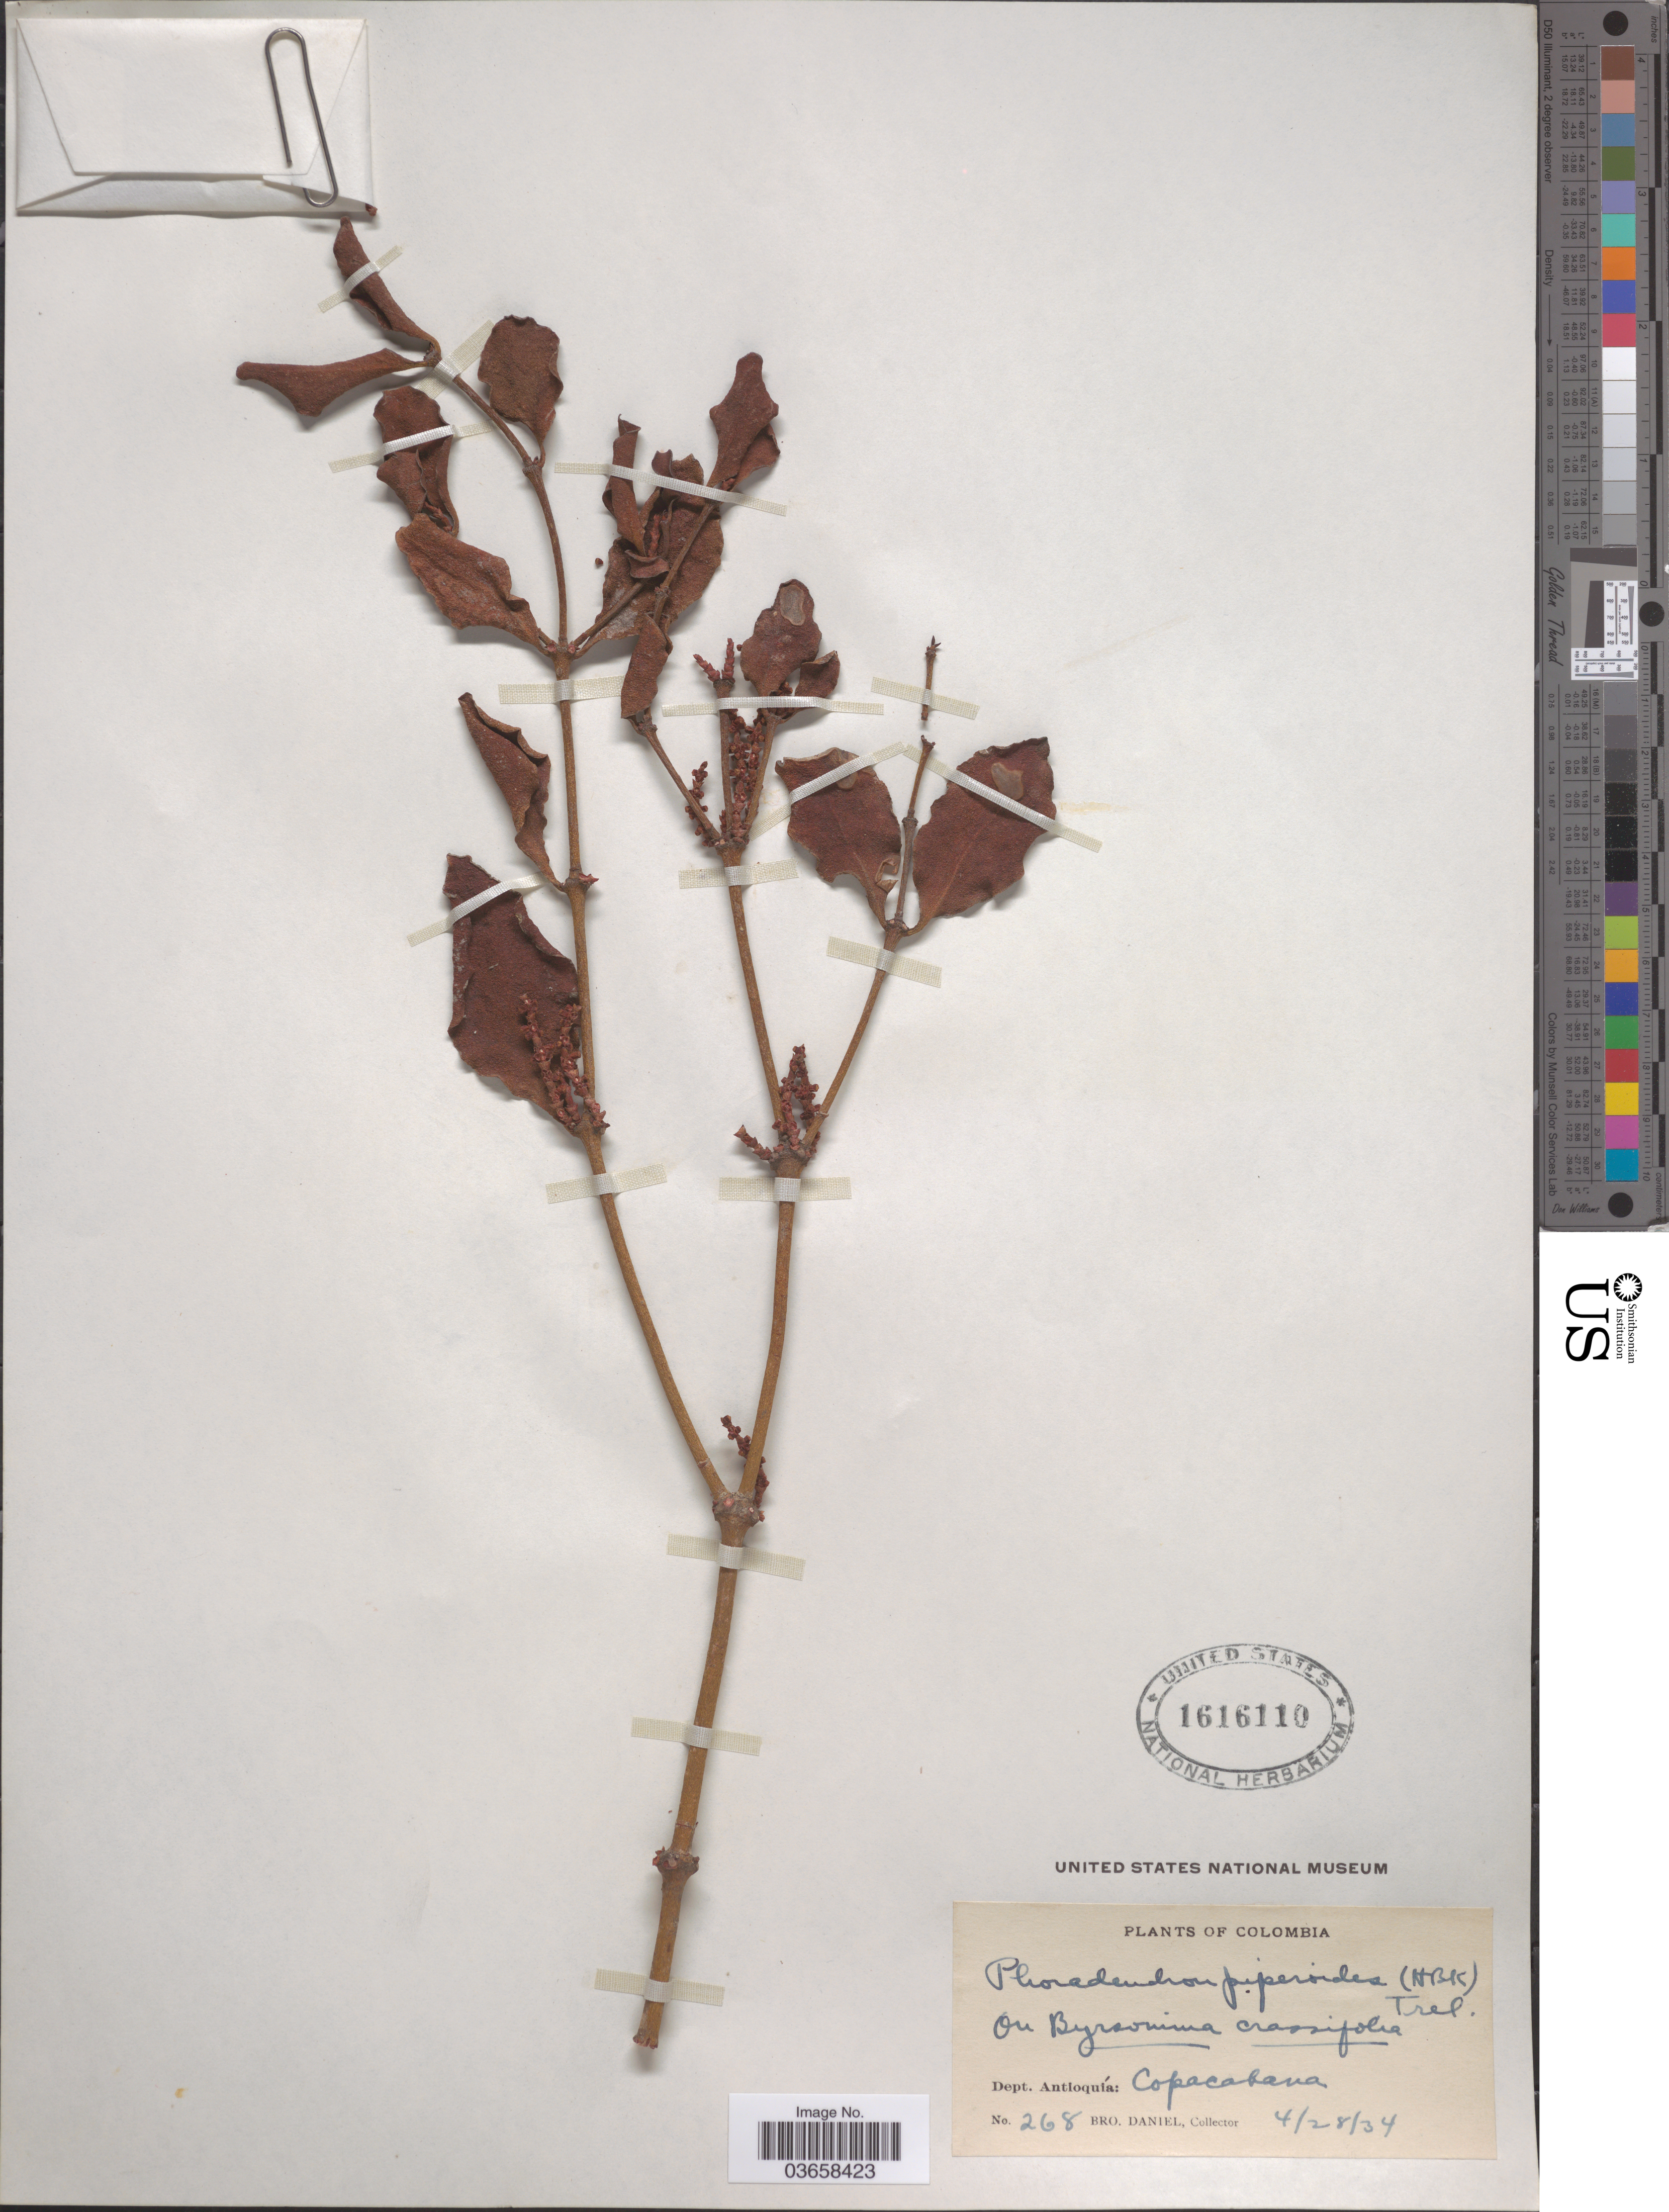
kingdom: Plantae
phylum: Tracheophyta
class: Magnoliopsida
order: Santalales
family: Viscaceae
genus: Phoradendron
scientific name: Phoradendron piperoides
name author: (Kunth) Trel.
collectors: Bro. Daniel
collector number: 268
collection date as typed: Transcribed d/m/y: 28/4/34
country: Colombia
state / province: Antioquia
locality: Dept. Antioquiá: Copacabana.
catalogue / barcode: US 1616110